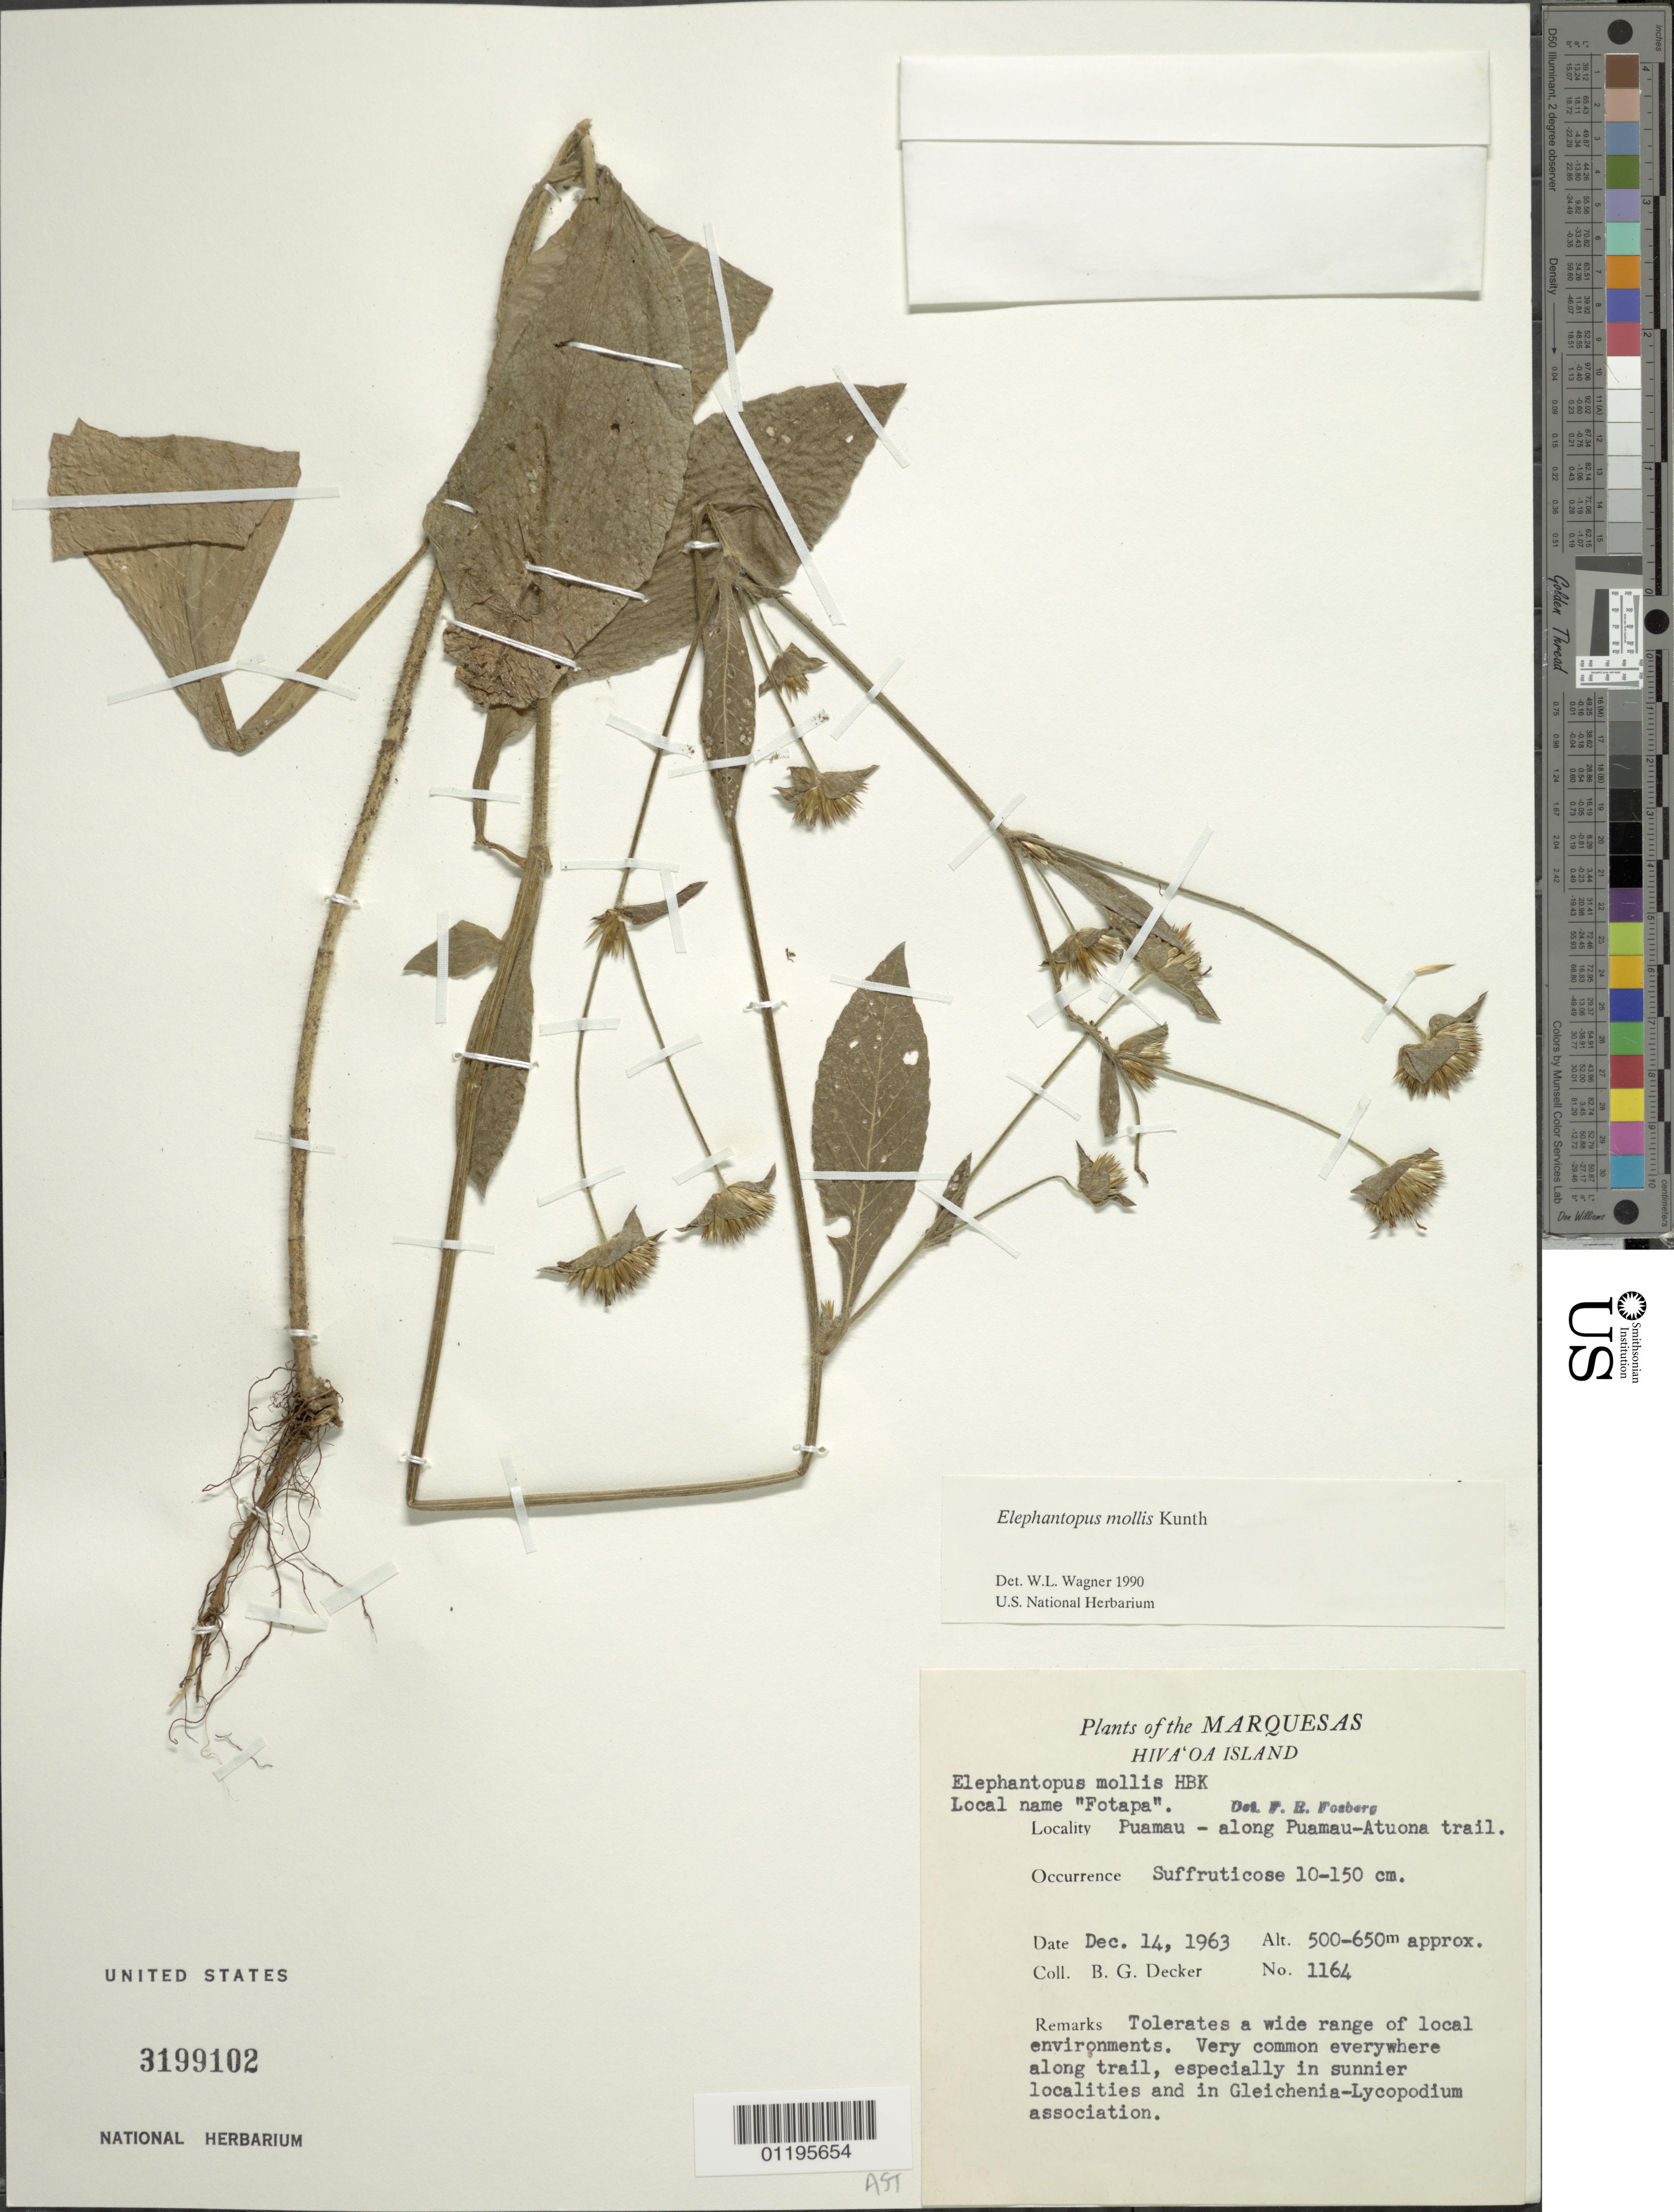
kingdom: Plantae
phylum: Tracheophyta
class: Magnoliopsida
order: Asterales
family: Asteraceae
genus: Elephantopus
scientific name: Elephantopus mollis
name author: Kunth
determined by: Wagner, W. L., (BOT), Smithsonian Institution - National Museum of Natural History (UNITED STATES)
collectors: B. G. Decker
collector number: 1164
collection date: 1963-12-14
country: French Polynesia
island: Hiva Oa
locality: Puamau, along Puamau-Atuona Trail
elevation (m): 500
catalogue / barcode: US 3199102